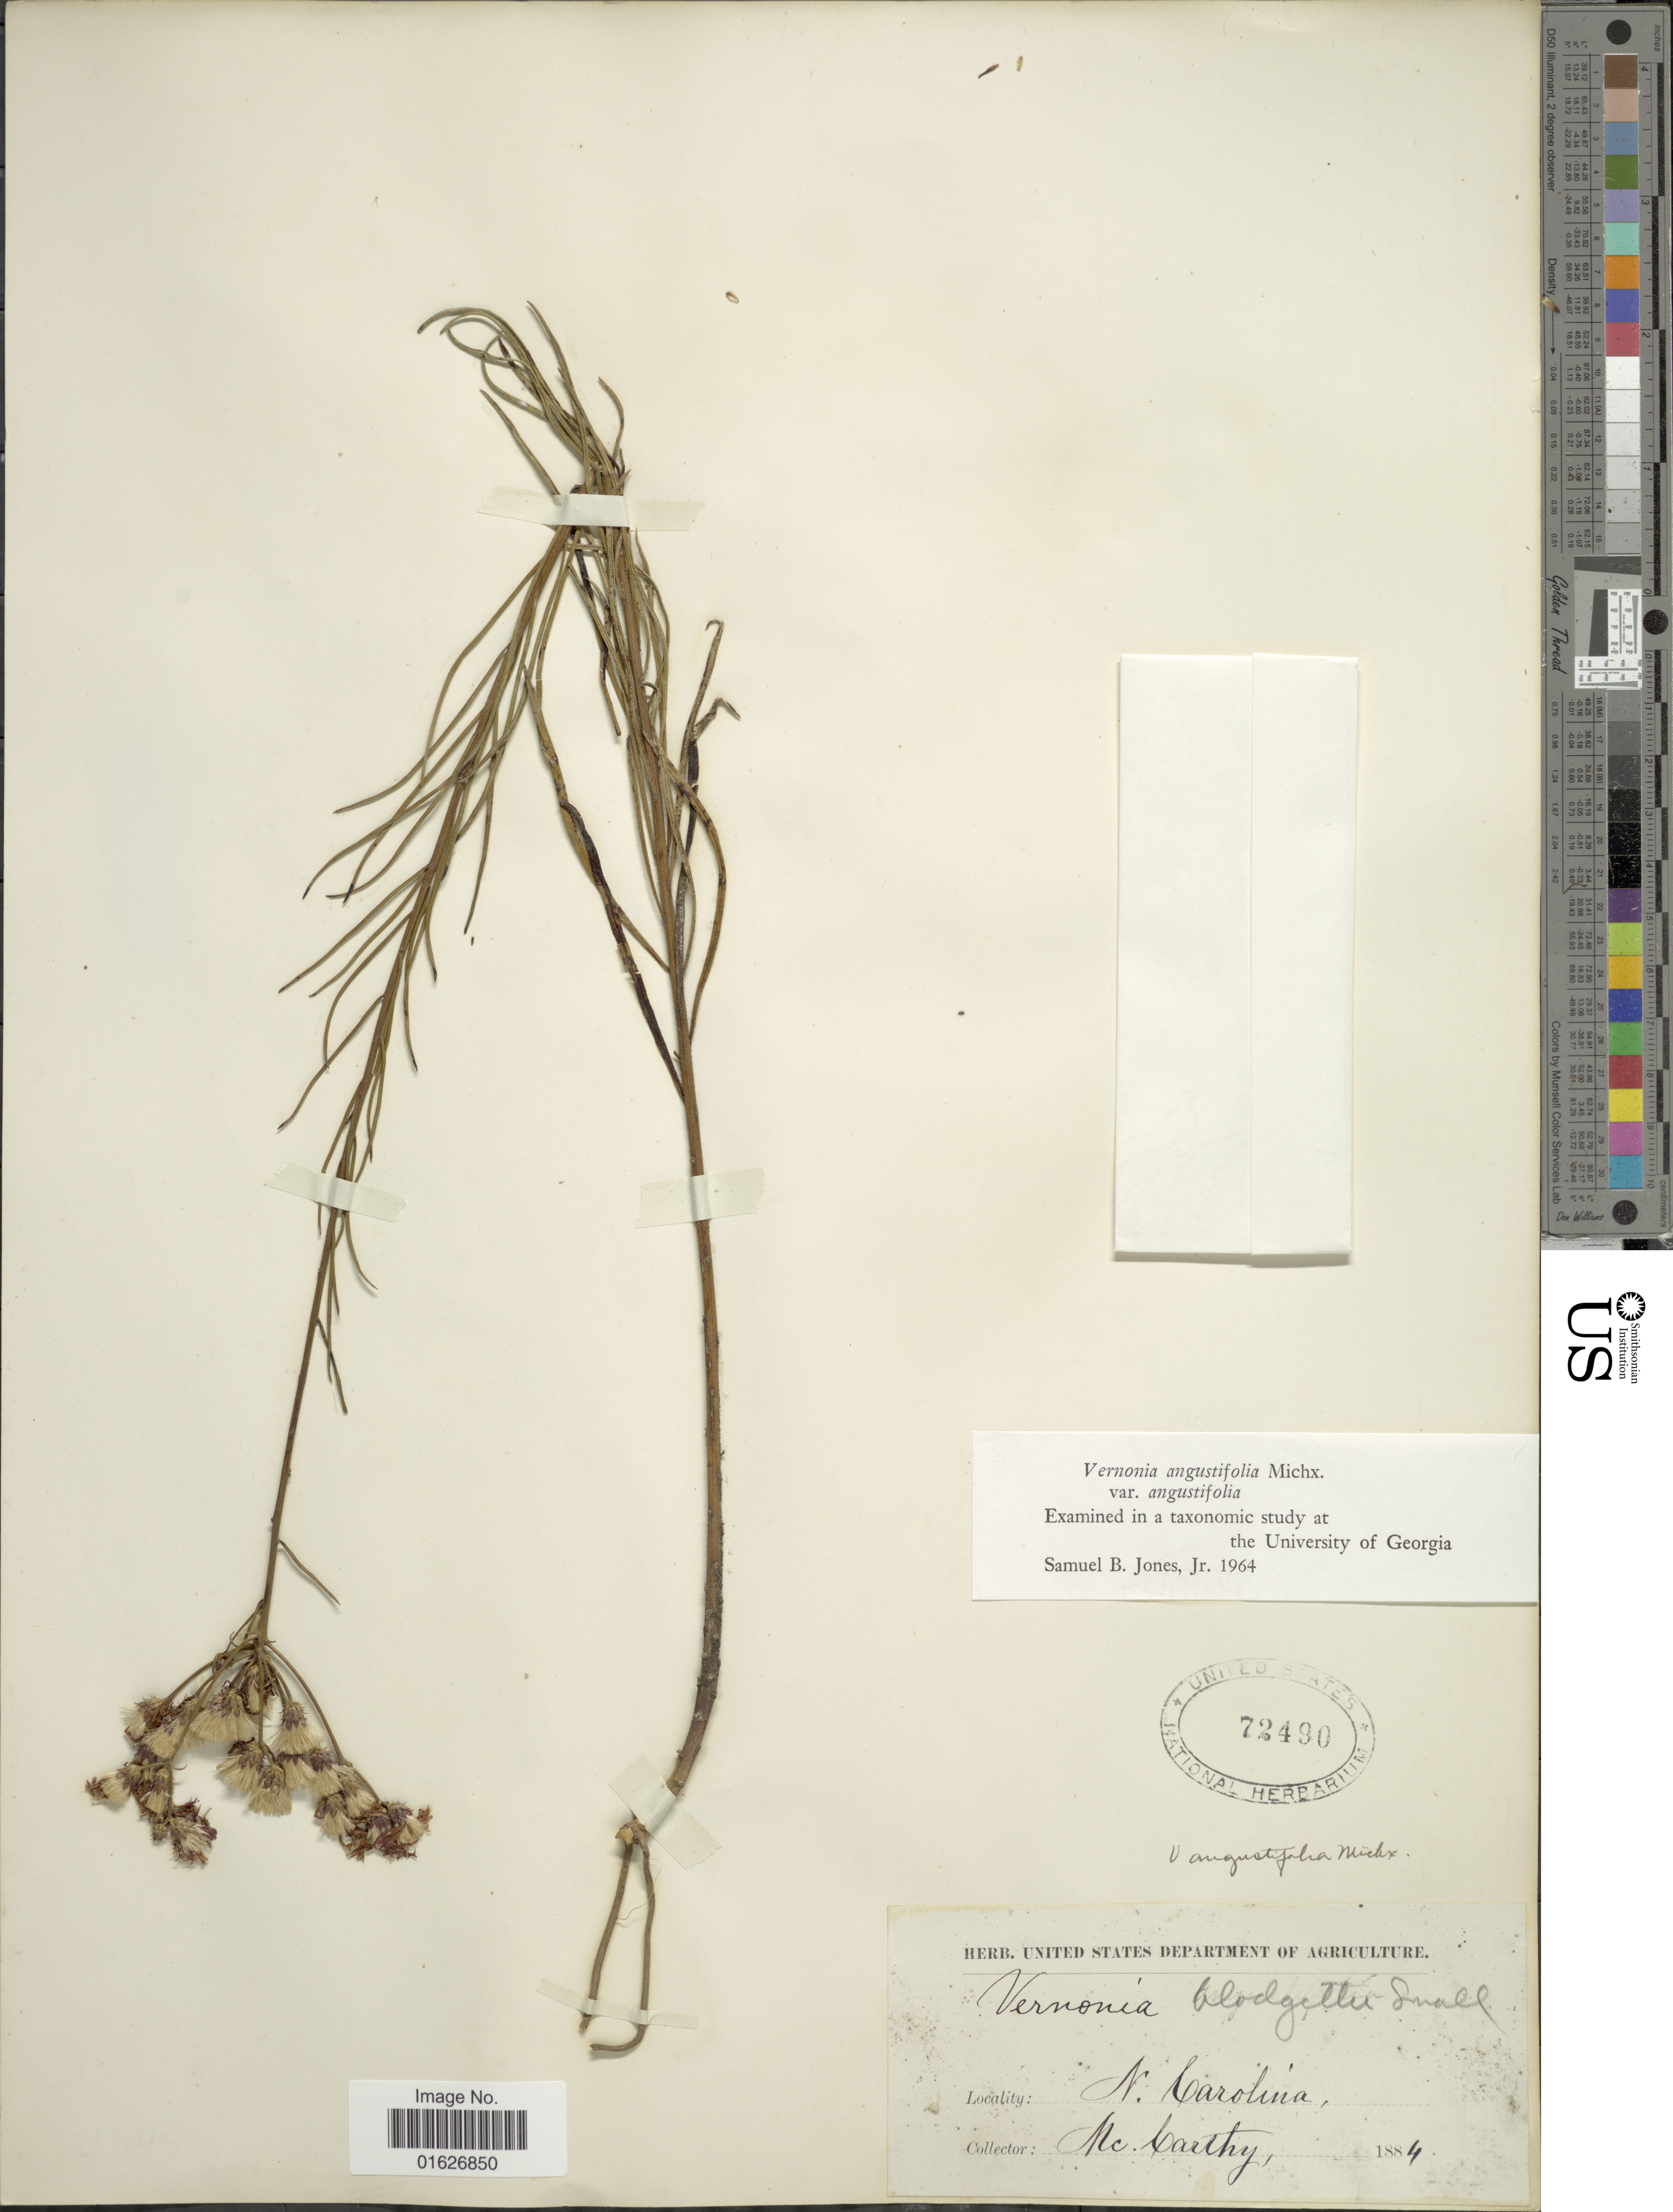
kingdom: Plantae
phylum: Tracheophyta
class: Magnoliopsida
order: Asterales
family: Asteraceae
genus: Vernonia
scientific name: Vernonia angustifolia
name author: Michx.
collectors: -- McCarthy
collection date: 1884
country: United States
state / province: North Carolina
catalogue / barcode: US 72490